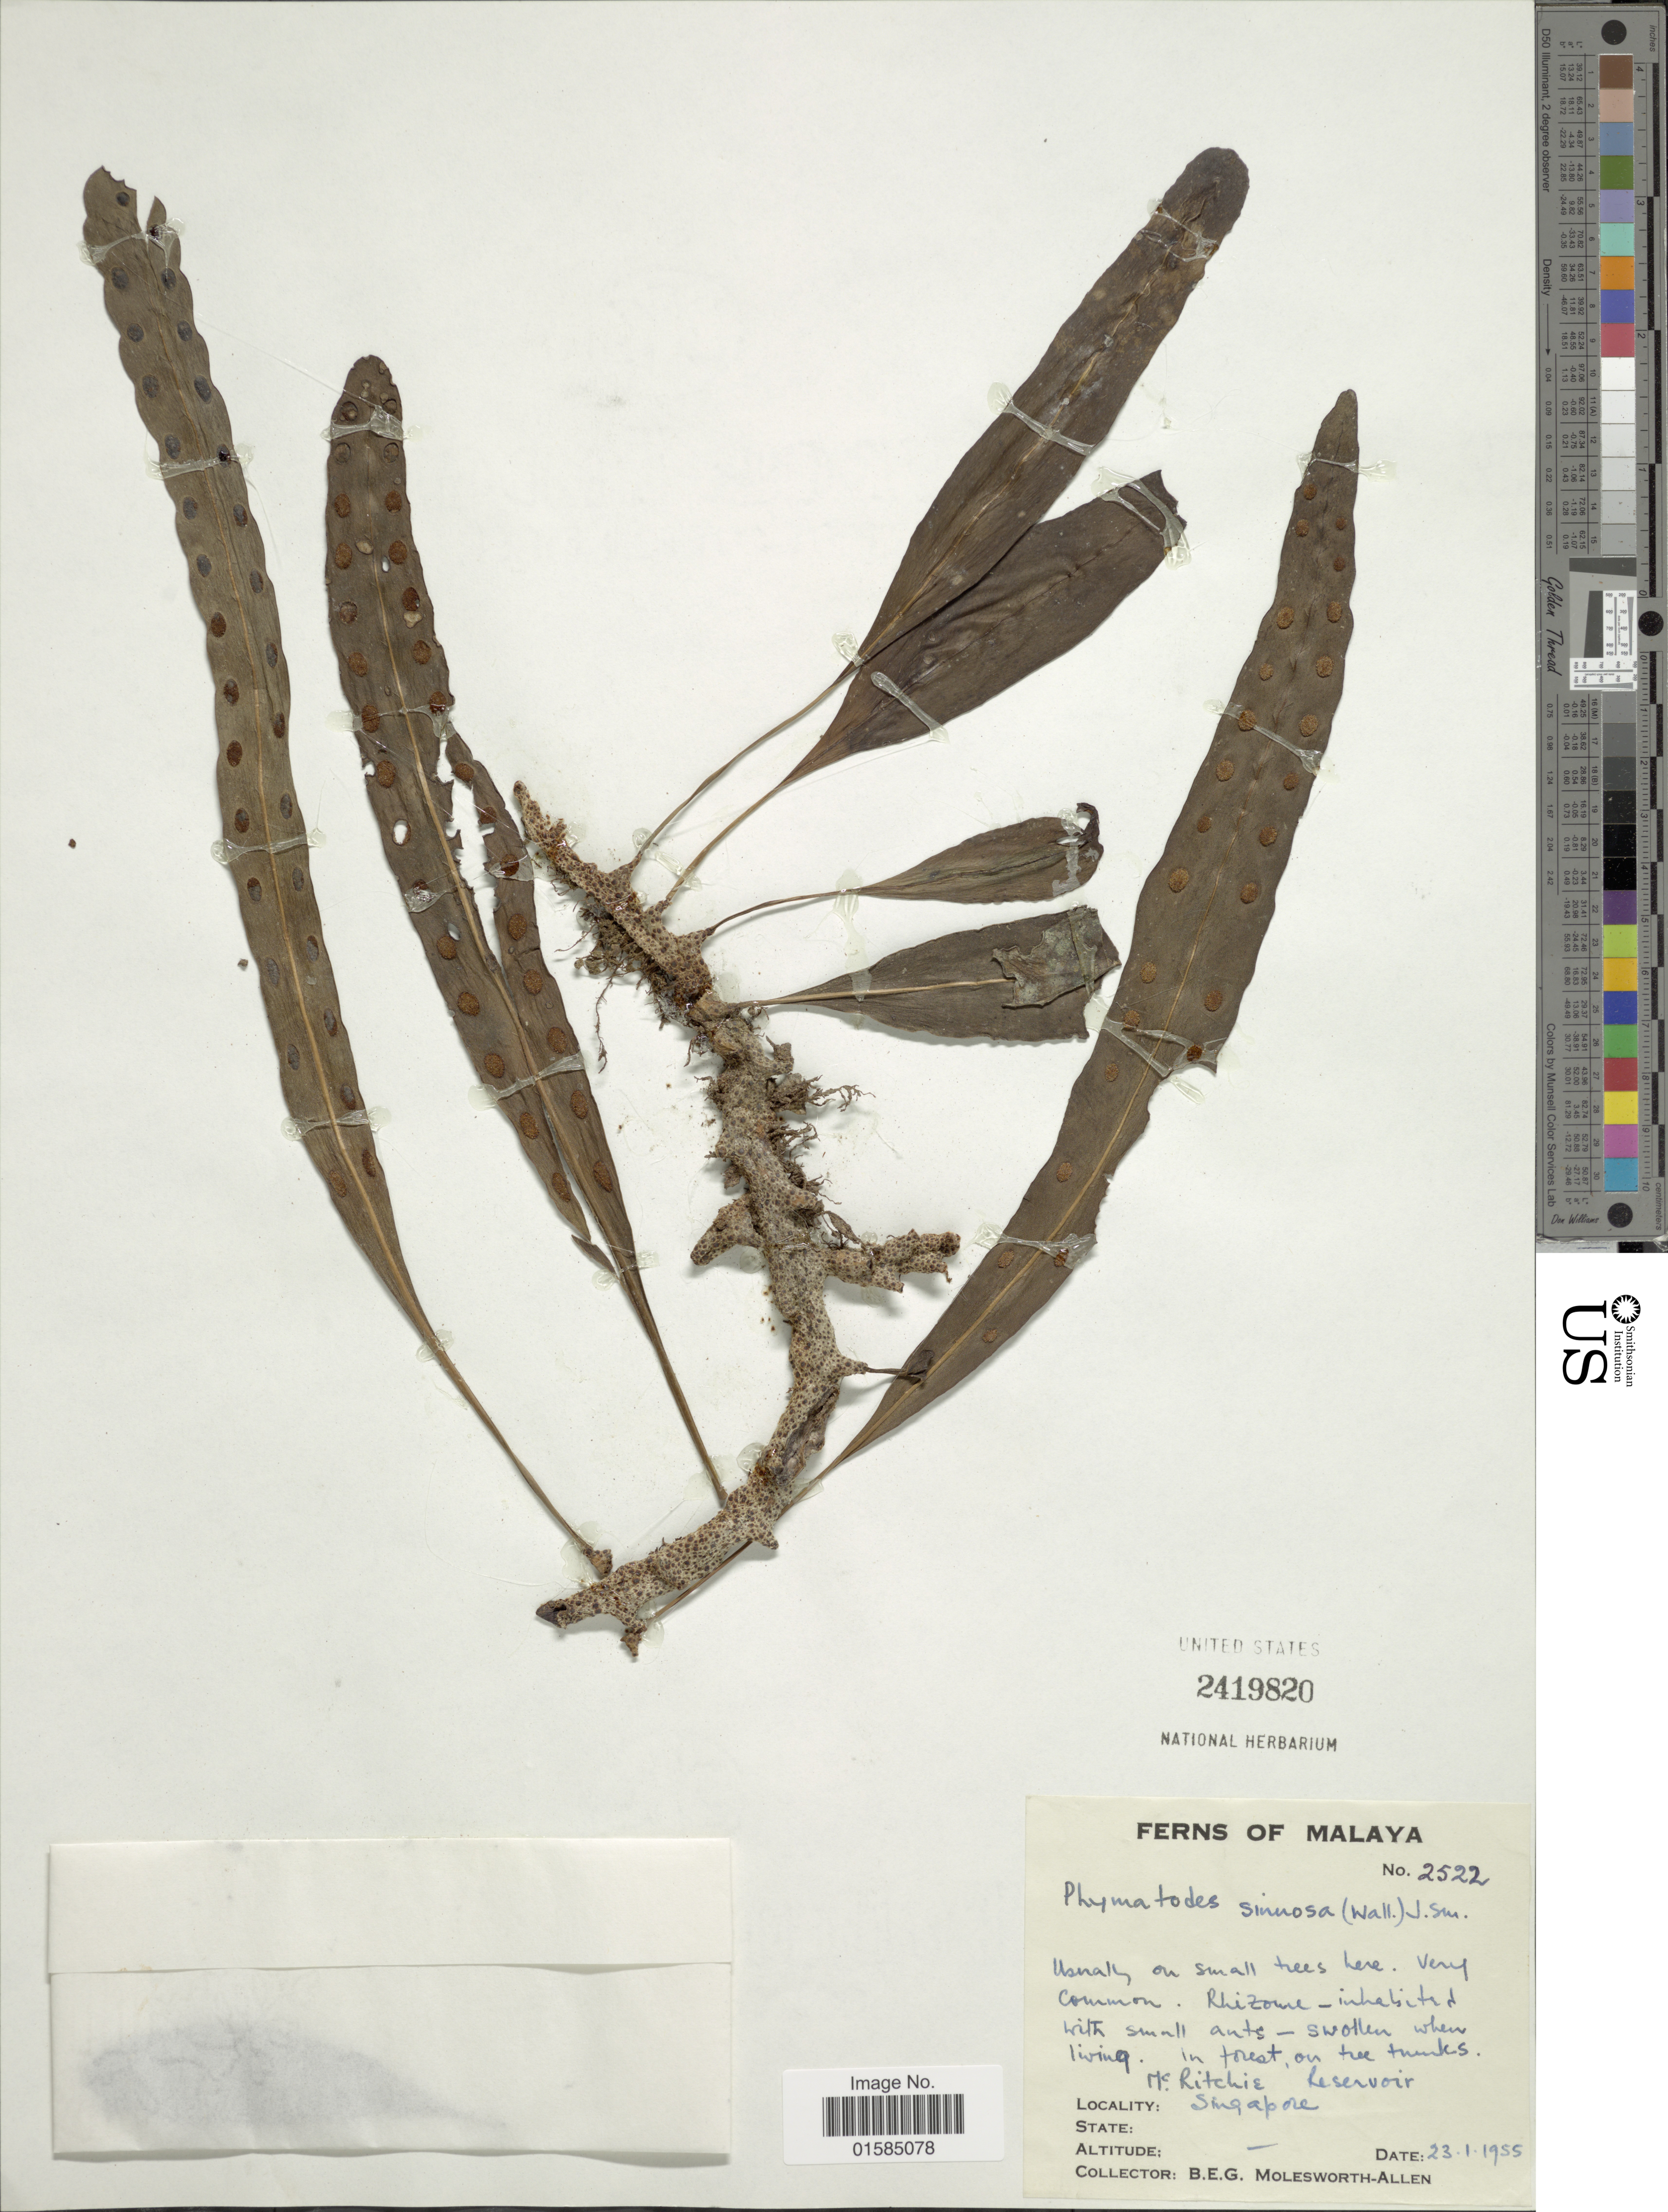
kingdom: Plantae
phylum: Tracheophyta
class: Polypodiopsida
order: Polypodiales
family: Polypodiaceae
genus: Lecanopteris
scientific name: Lecanopteris sinuosa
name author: (Wall. ex Hook.) Copel.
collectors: B. E. G. Molesworth-Allen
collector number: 2522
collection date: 1955-01-23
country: Singapore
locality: Malaya, Mc. Ritchie Reservoir, Singapore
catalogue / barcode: US 2419820